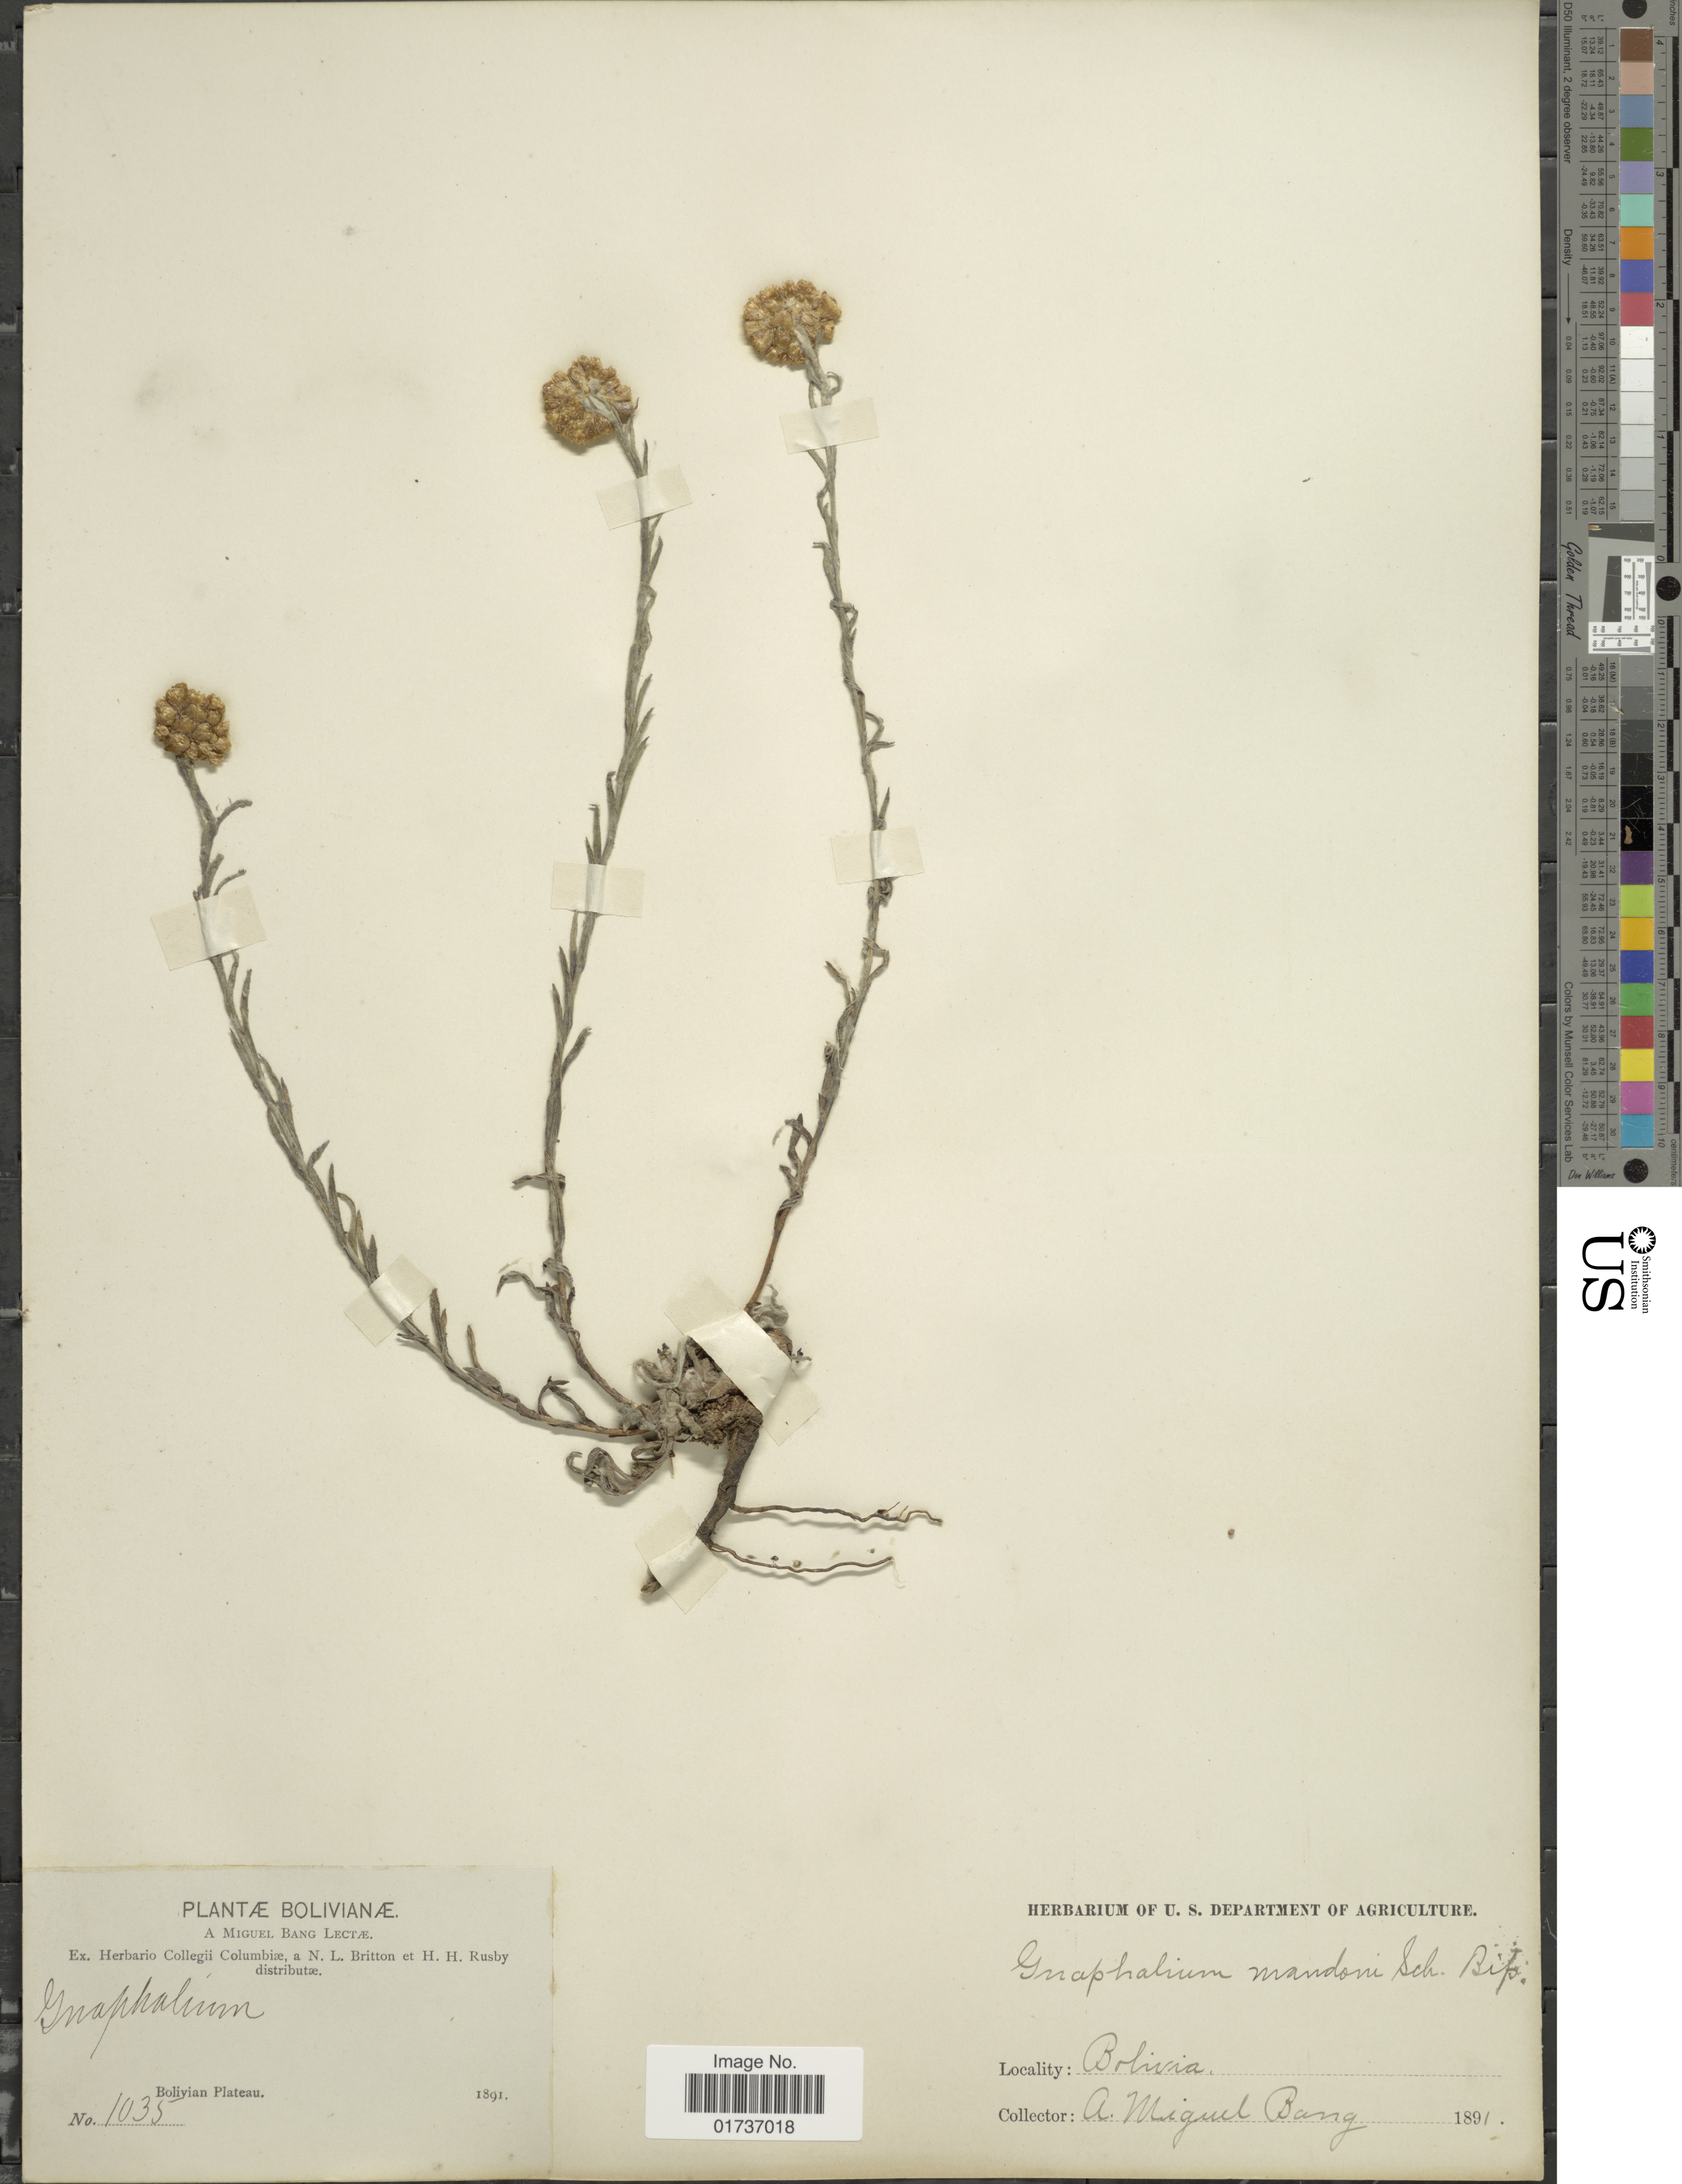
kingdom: Plantae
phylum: Tracheophyta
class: Magnoliopsida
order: Asterales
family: Asteraceae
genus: Gnaphalium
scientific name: Gnaphalium melanosphaeroides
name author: Sch. Bip. & Wedd.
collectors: M. Bang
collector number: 1035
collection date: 1891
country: Bolivia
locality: Bolivian Plateau